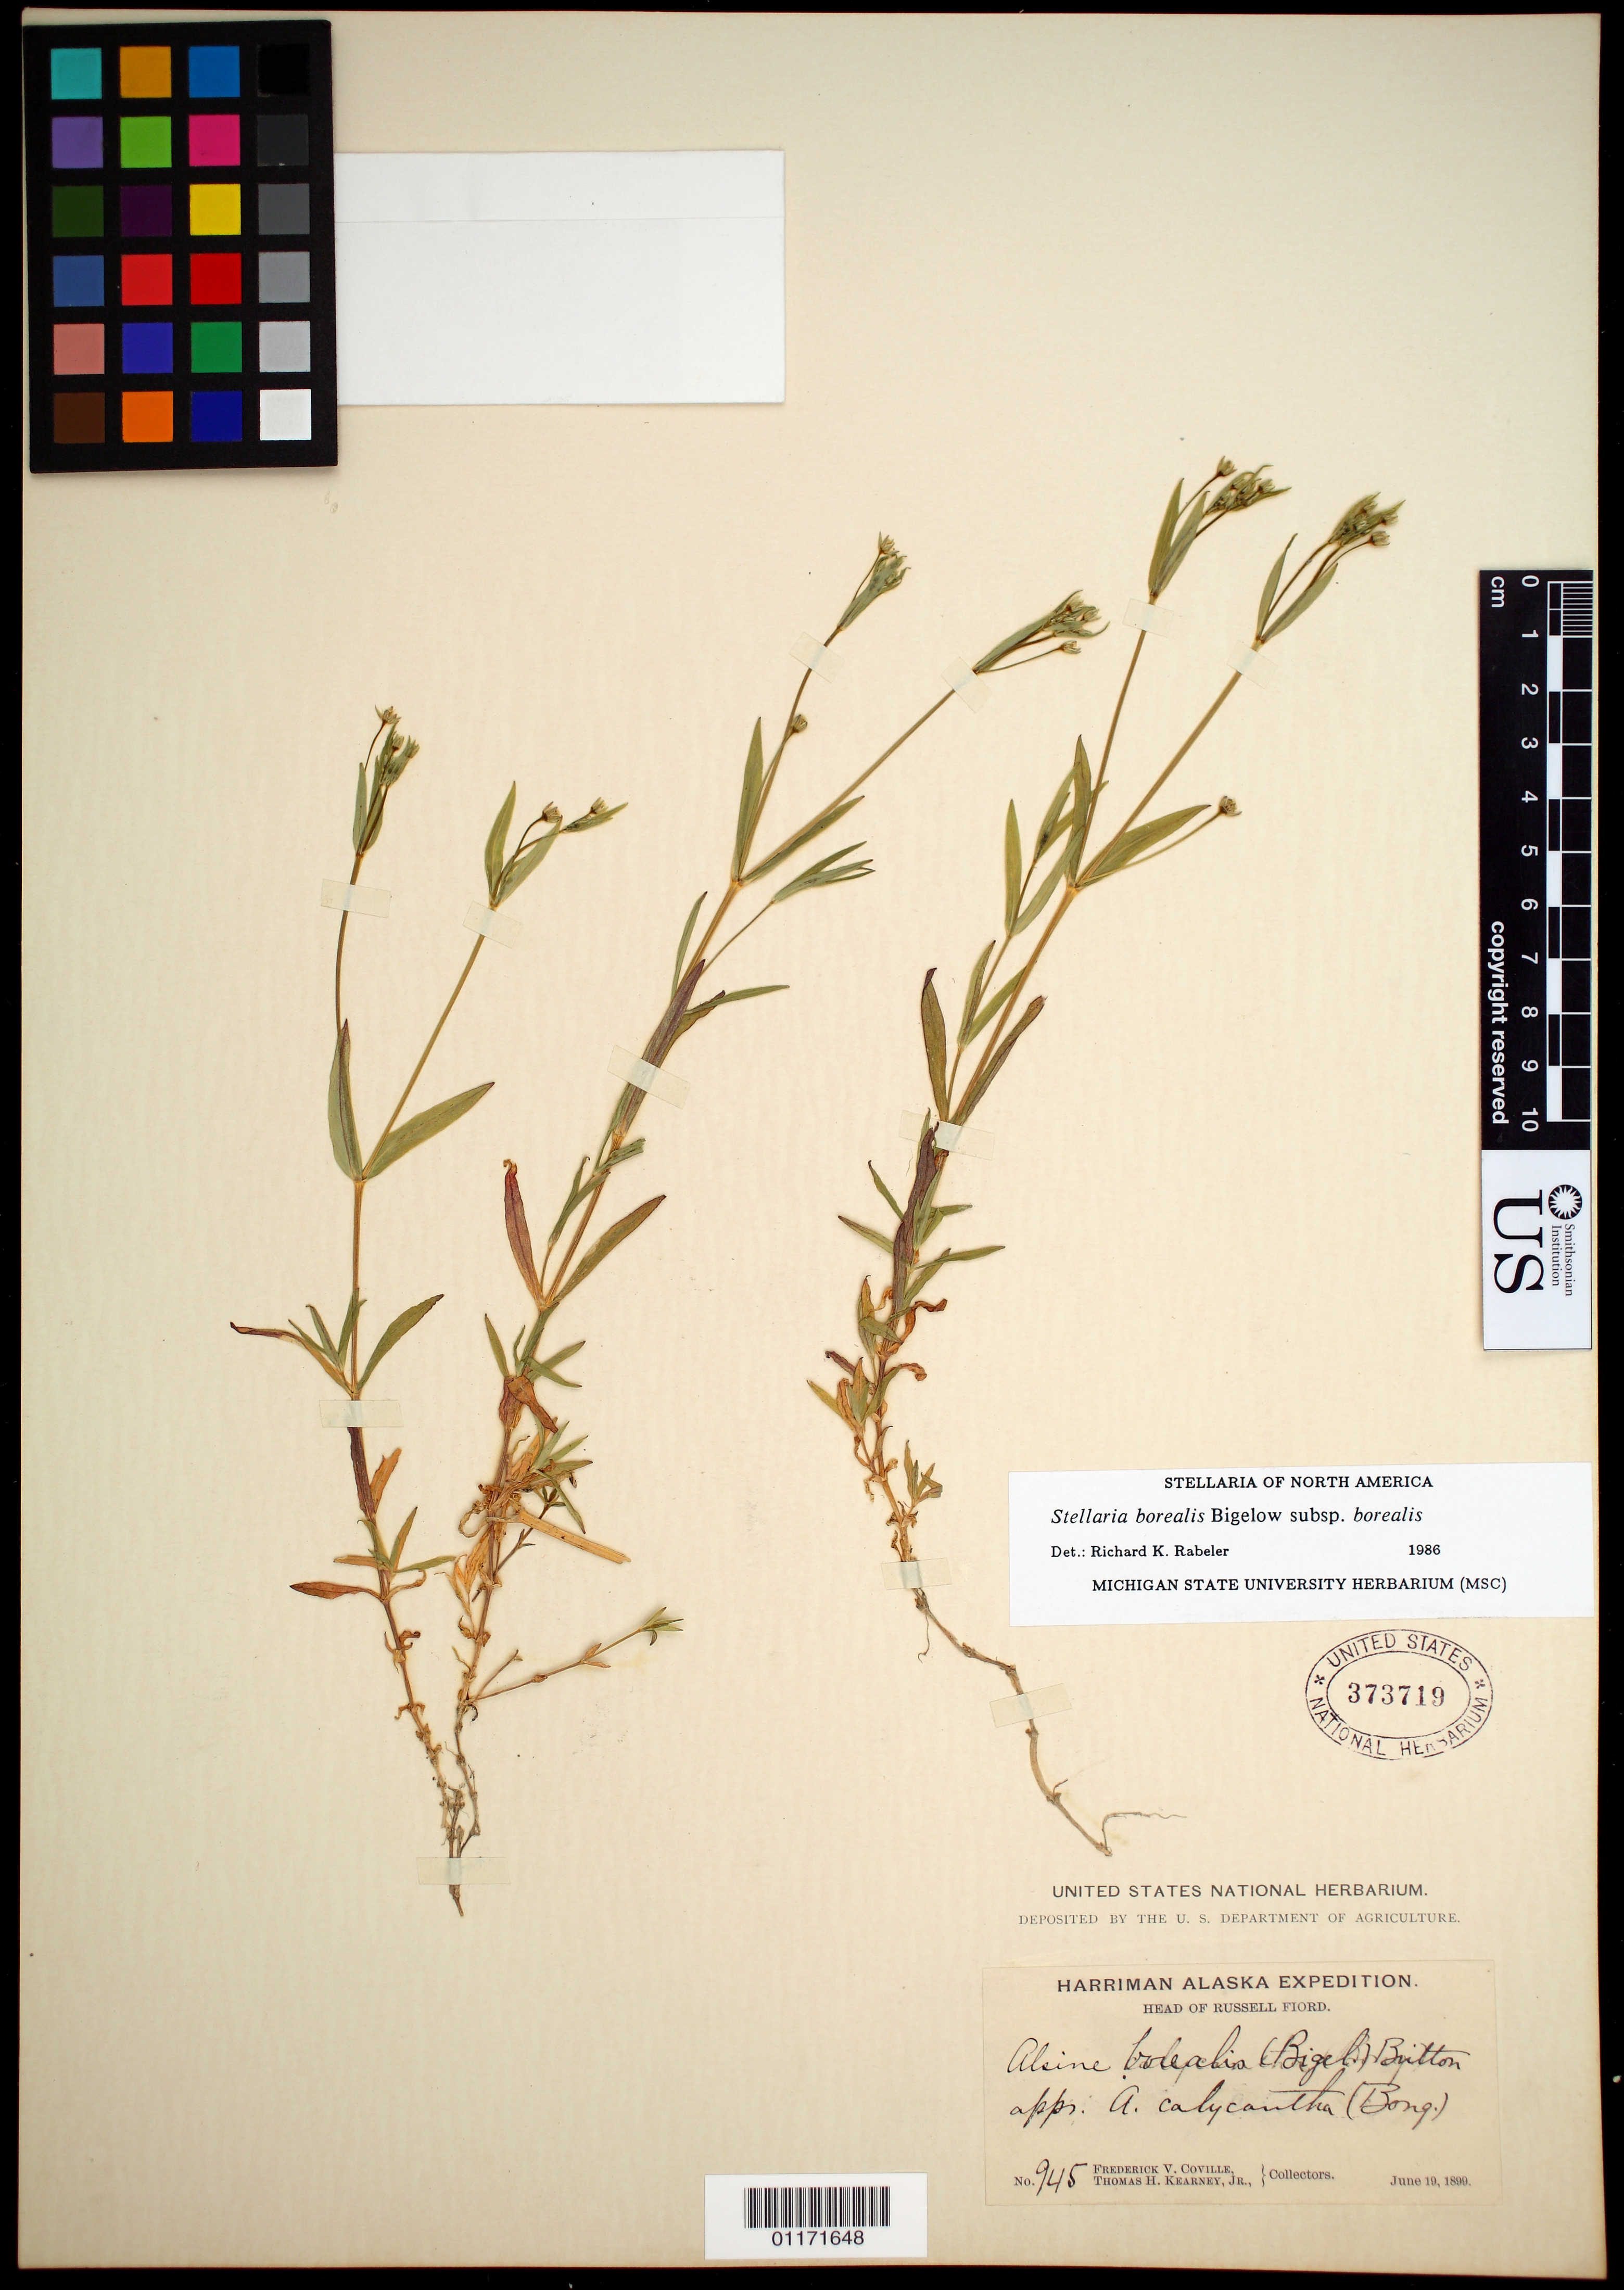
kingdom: Plantae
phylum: Tracheophyta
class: Magnoliopsida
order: Caryophyllales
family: Caryophyllaceae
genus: Stellaria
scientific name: Stellaria borealis subsp. borealis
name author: Bigelow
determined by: Rabeler, R. K.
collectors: F. V. Coville & T. H. Kearney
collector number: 945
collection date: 1899-06-19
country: United States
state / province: Alaska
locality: Head of Russell Fiord.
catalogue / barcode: US 373719